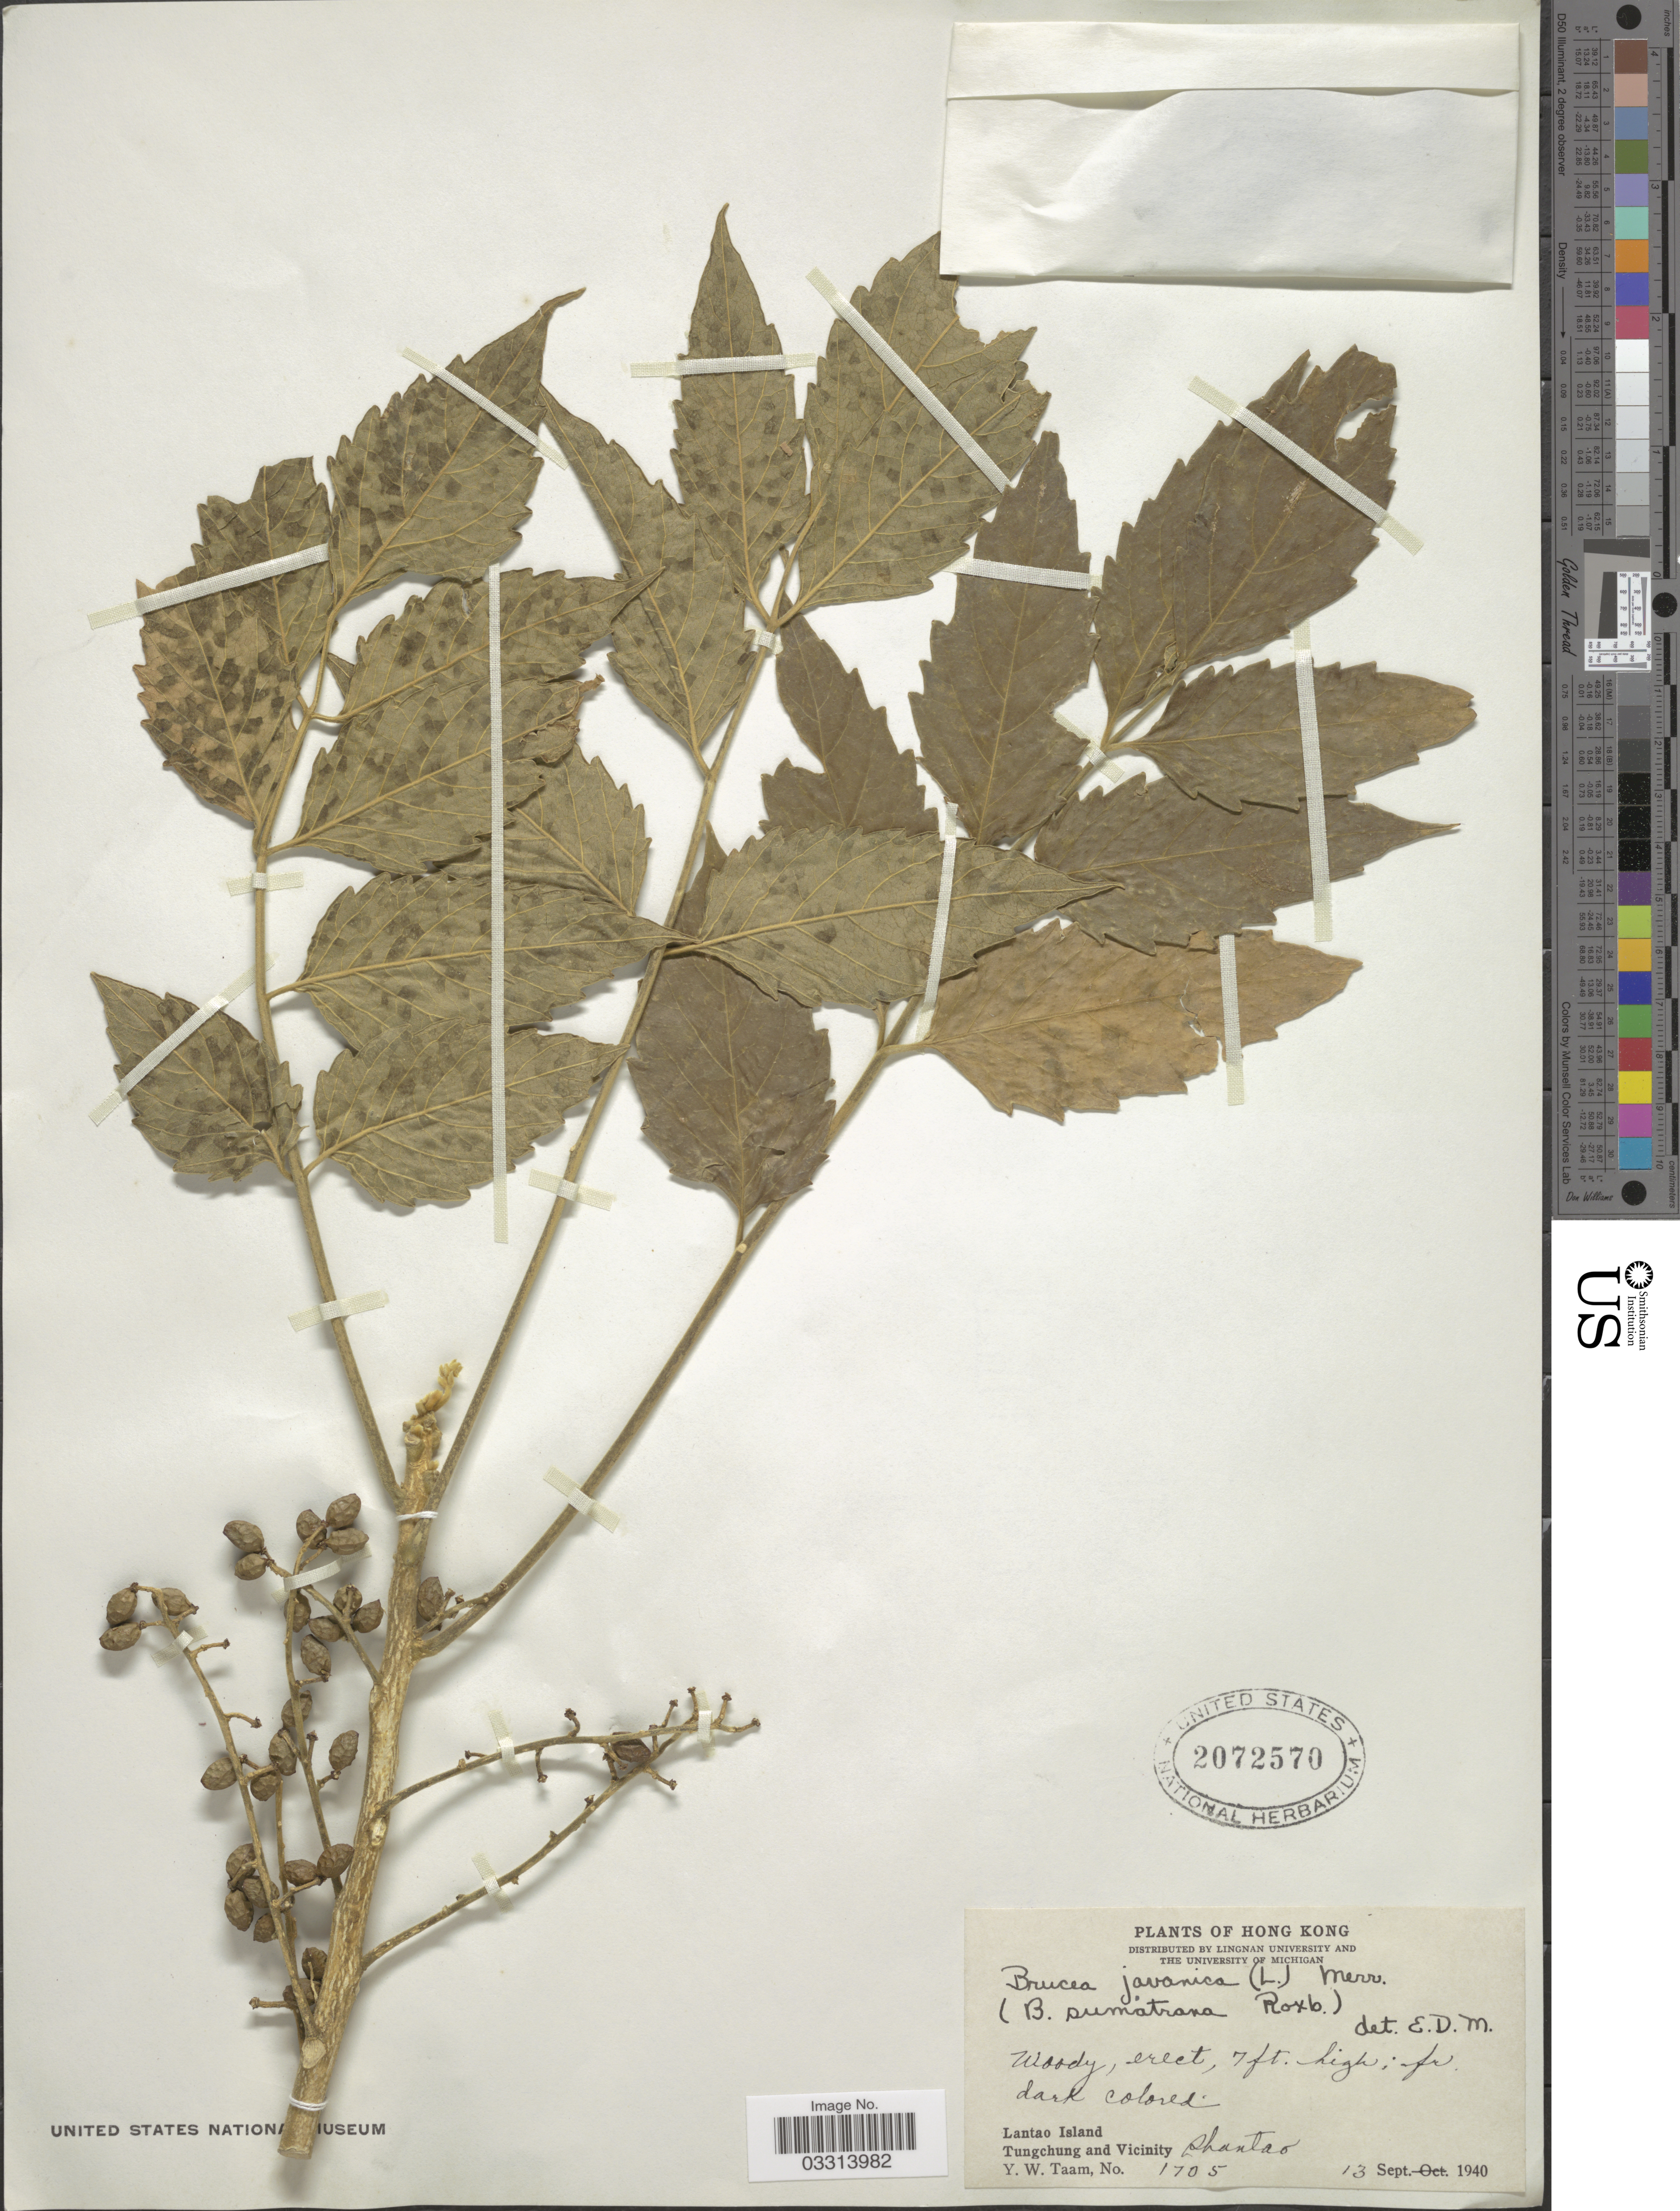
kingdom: Plantae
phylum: Tracheophyta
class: Magnoliopsida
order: Sapindales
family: Simaroubaceae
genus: Brucea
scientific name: Brucea javanica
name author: (L.) Merr.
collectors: Y. W. Taam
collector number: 1705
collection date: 1940-09-13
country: China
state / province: Hong Kong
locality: Lantao Island. Tungchung and Vicinity. Shantao.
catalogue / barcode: US 2072570